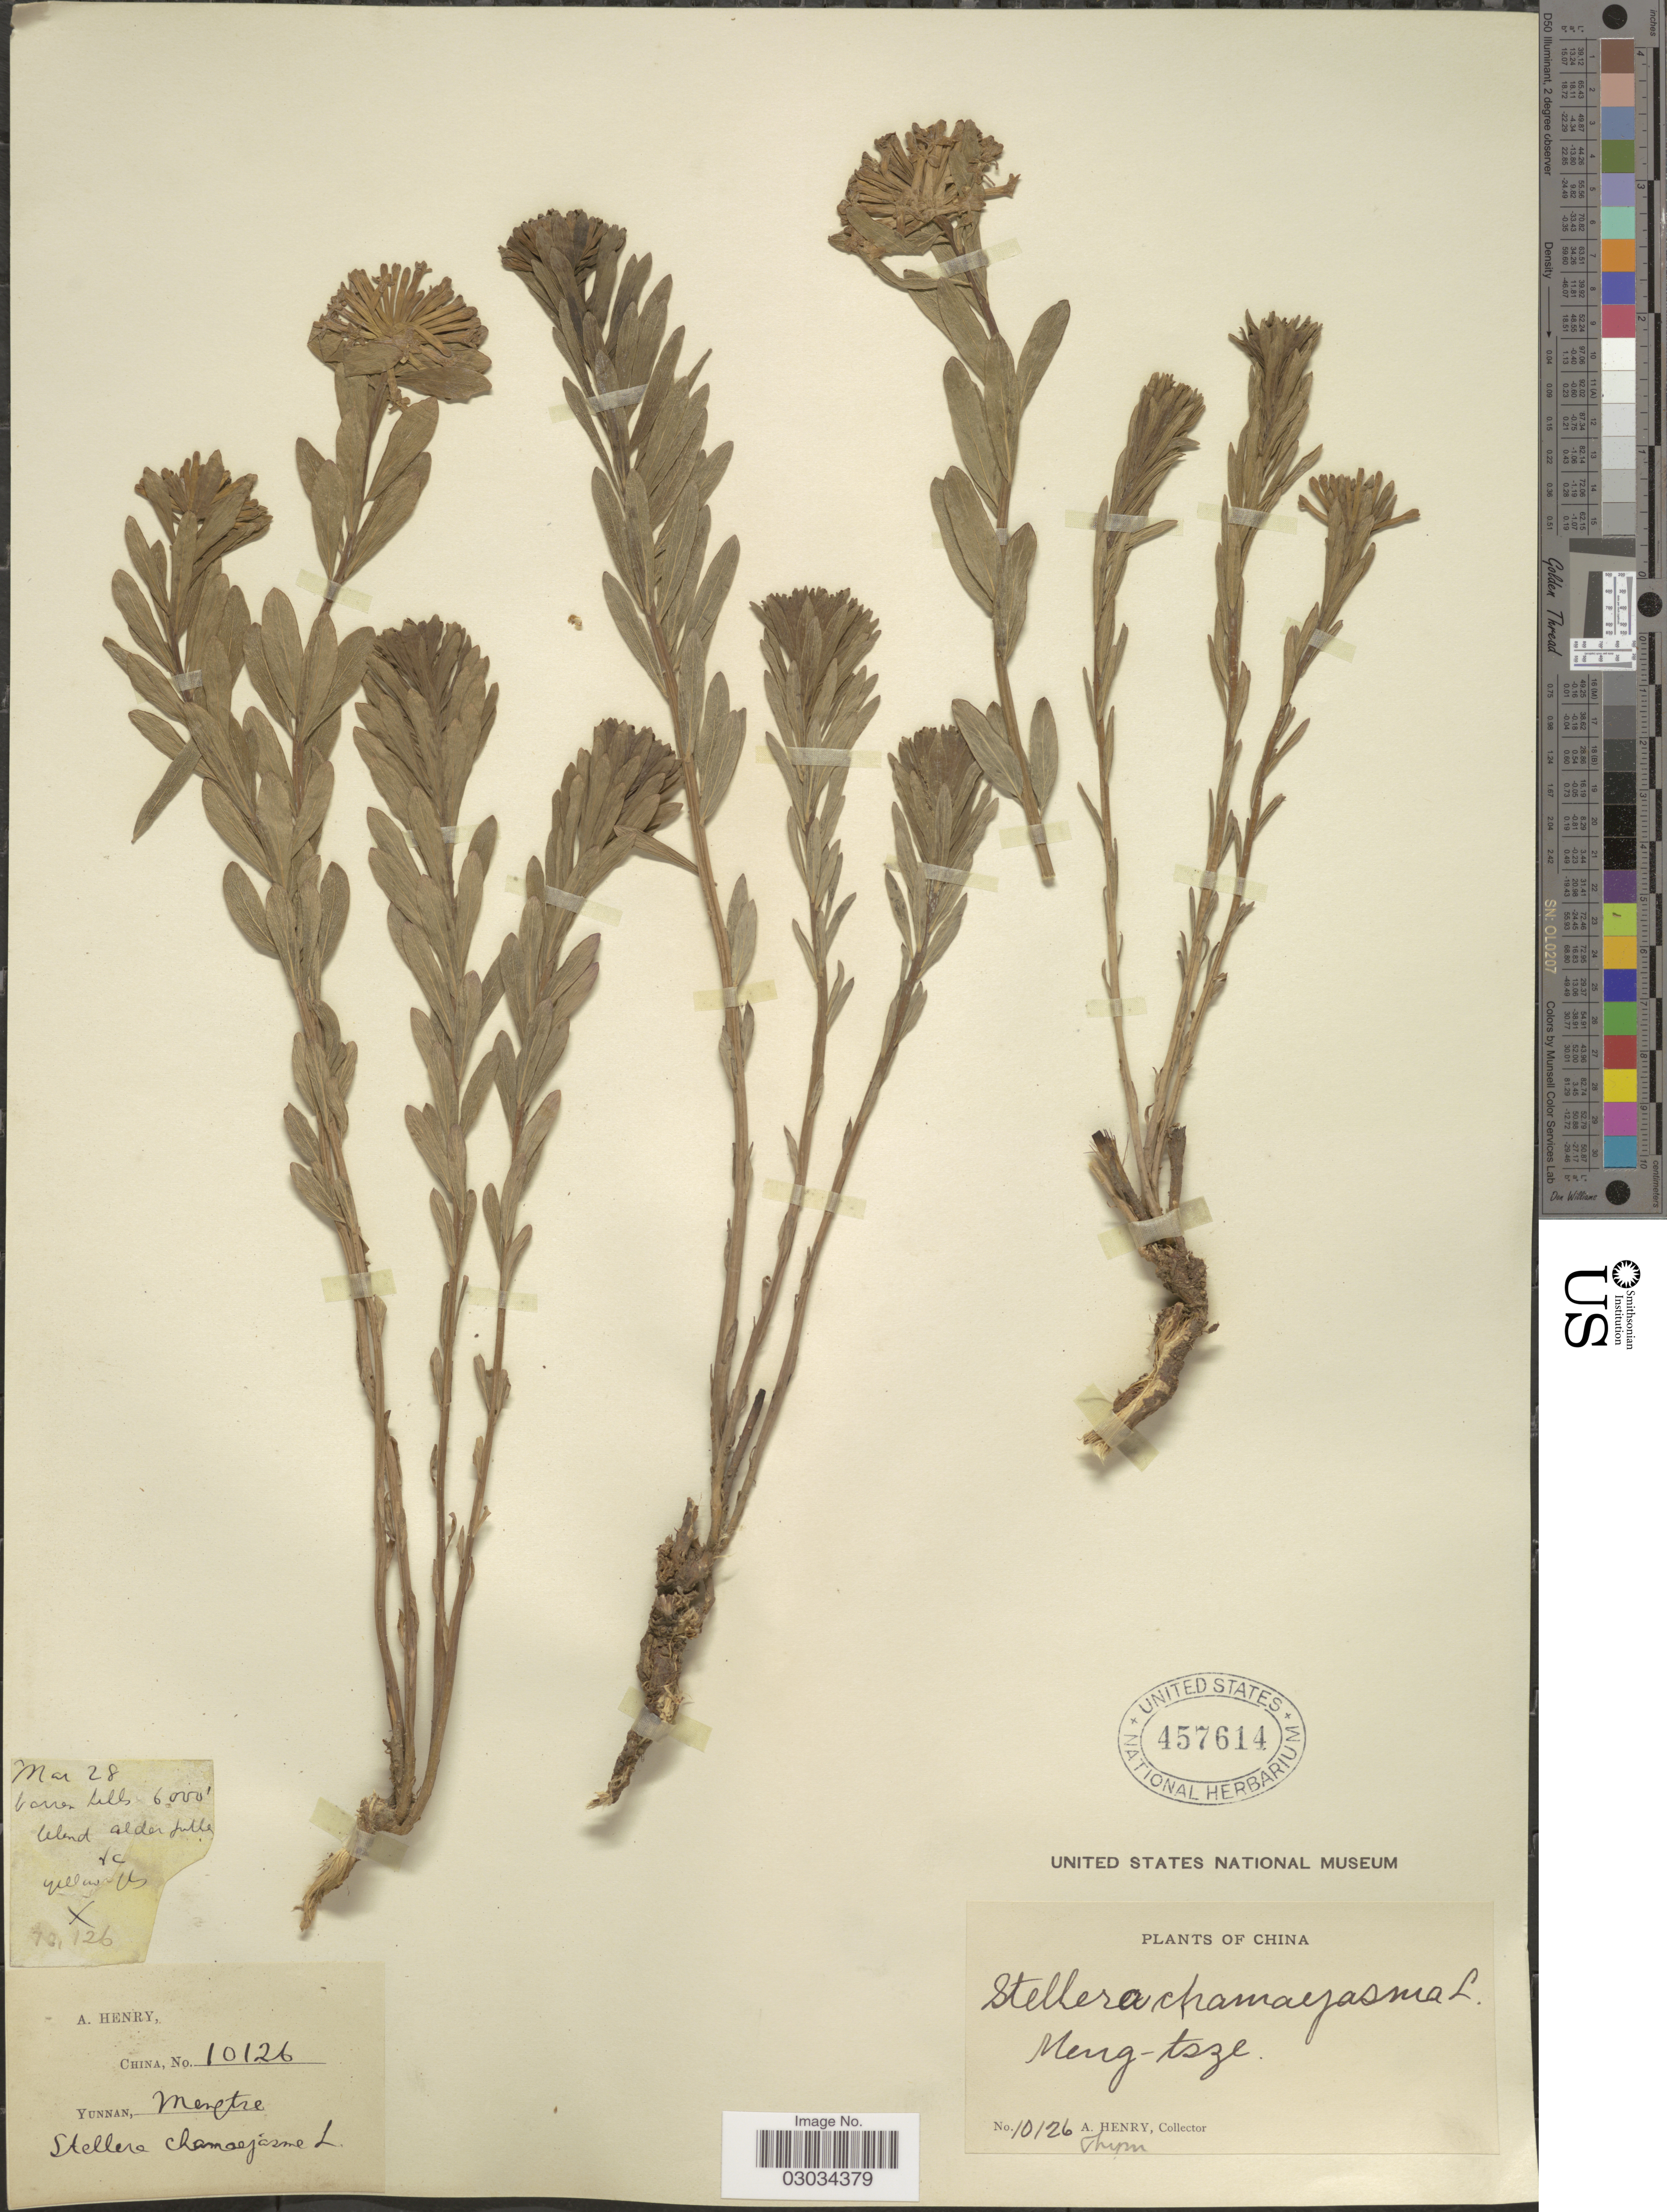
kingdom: Plantae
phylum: Tracheophyta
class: Magnoliopsida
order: Malvales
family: Thymelaeaceae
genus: Stellera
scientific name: Stellera chamaejasme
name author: L.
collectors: A. Henry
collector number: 10126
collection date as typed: Transcribed d/m/y: /3/28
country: China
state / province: Yunnan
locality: Meng-tsze.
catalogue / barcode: US 457614